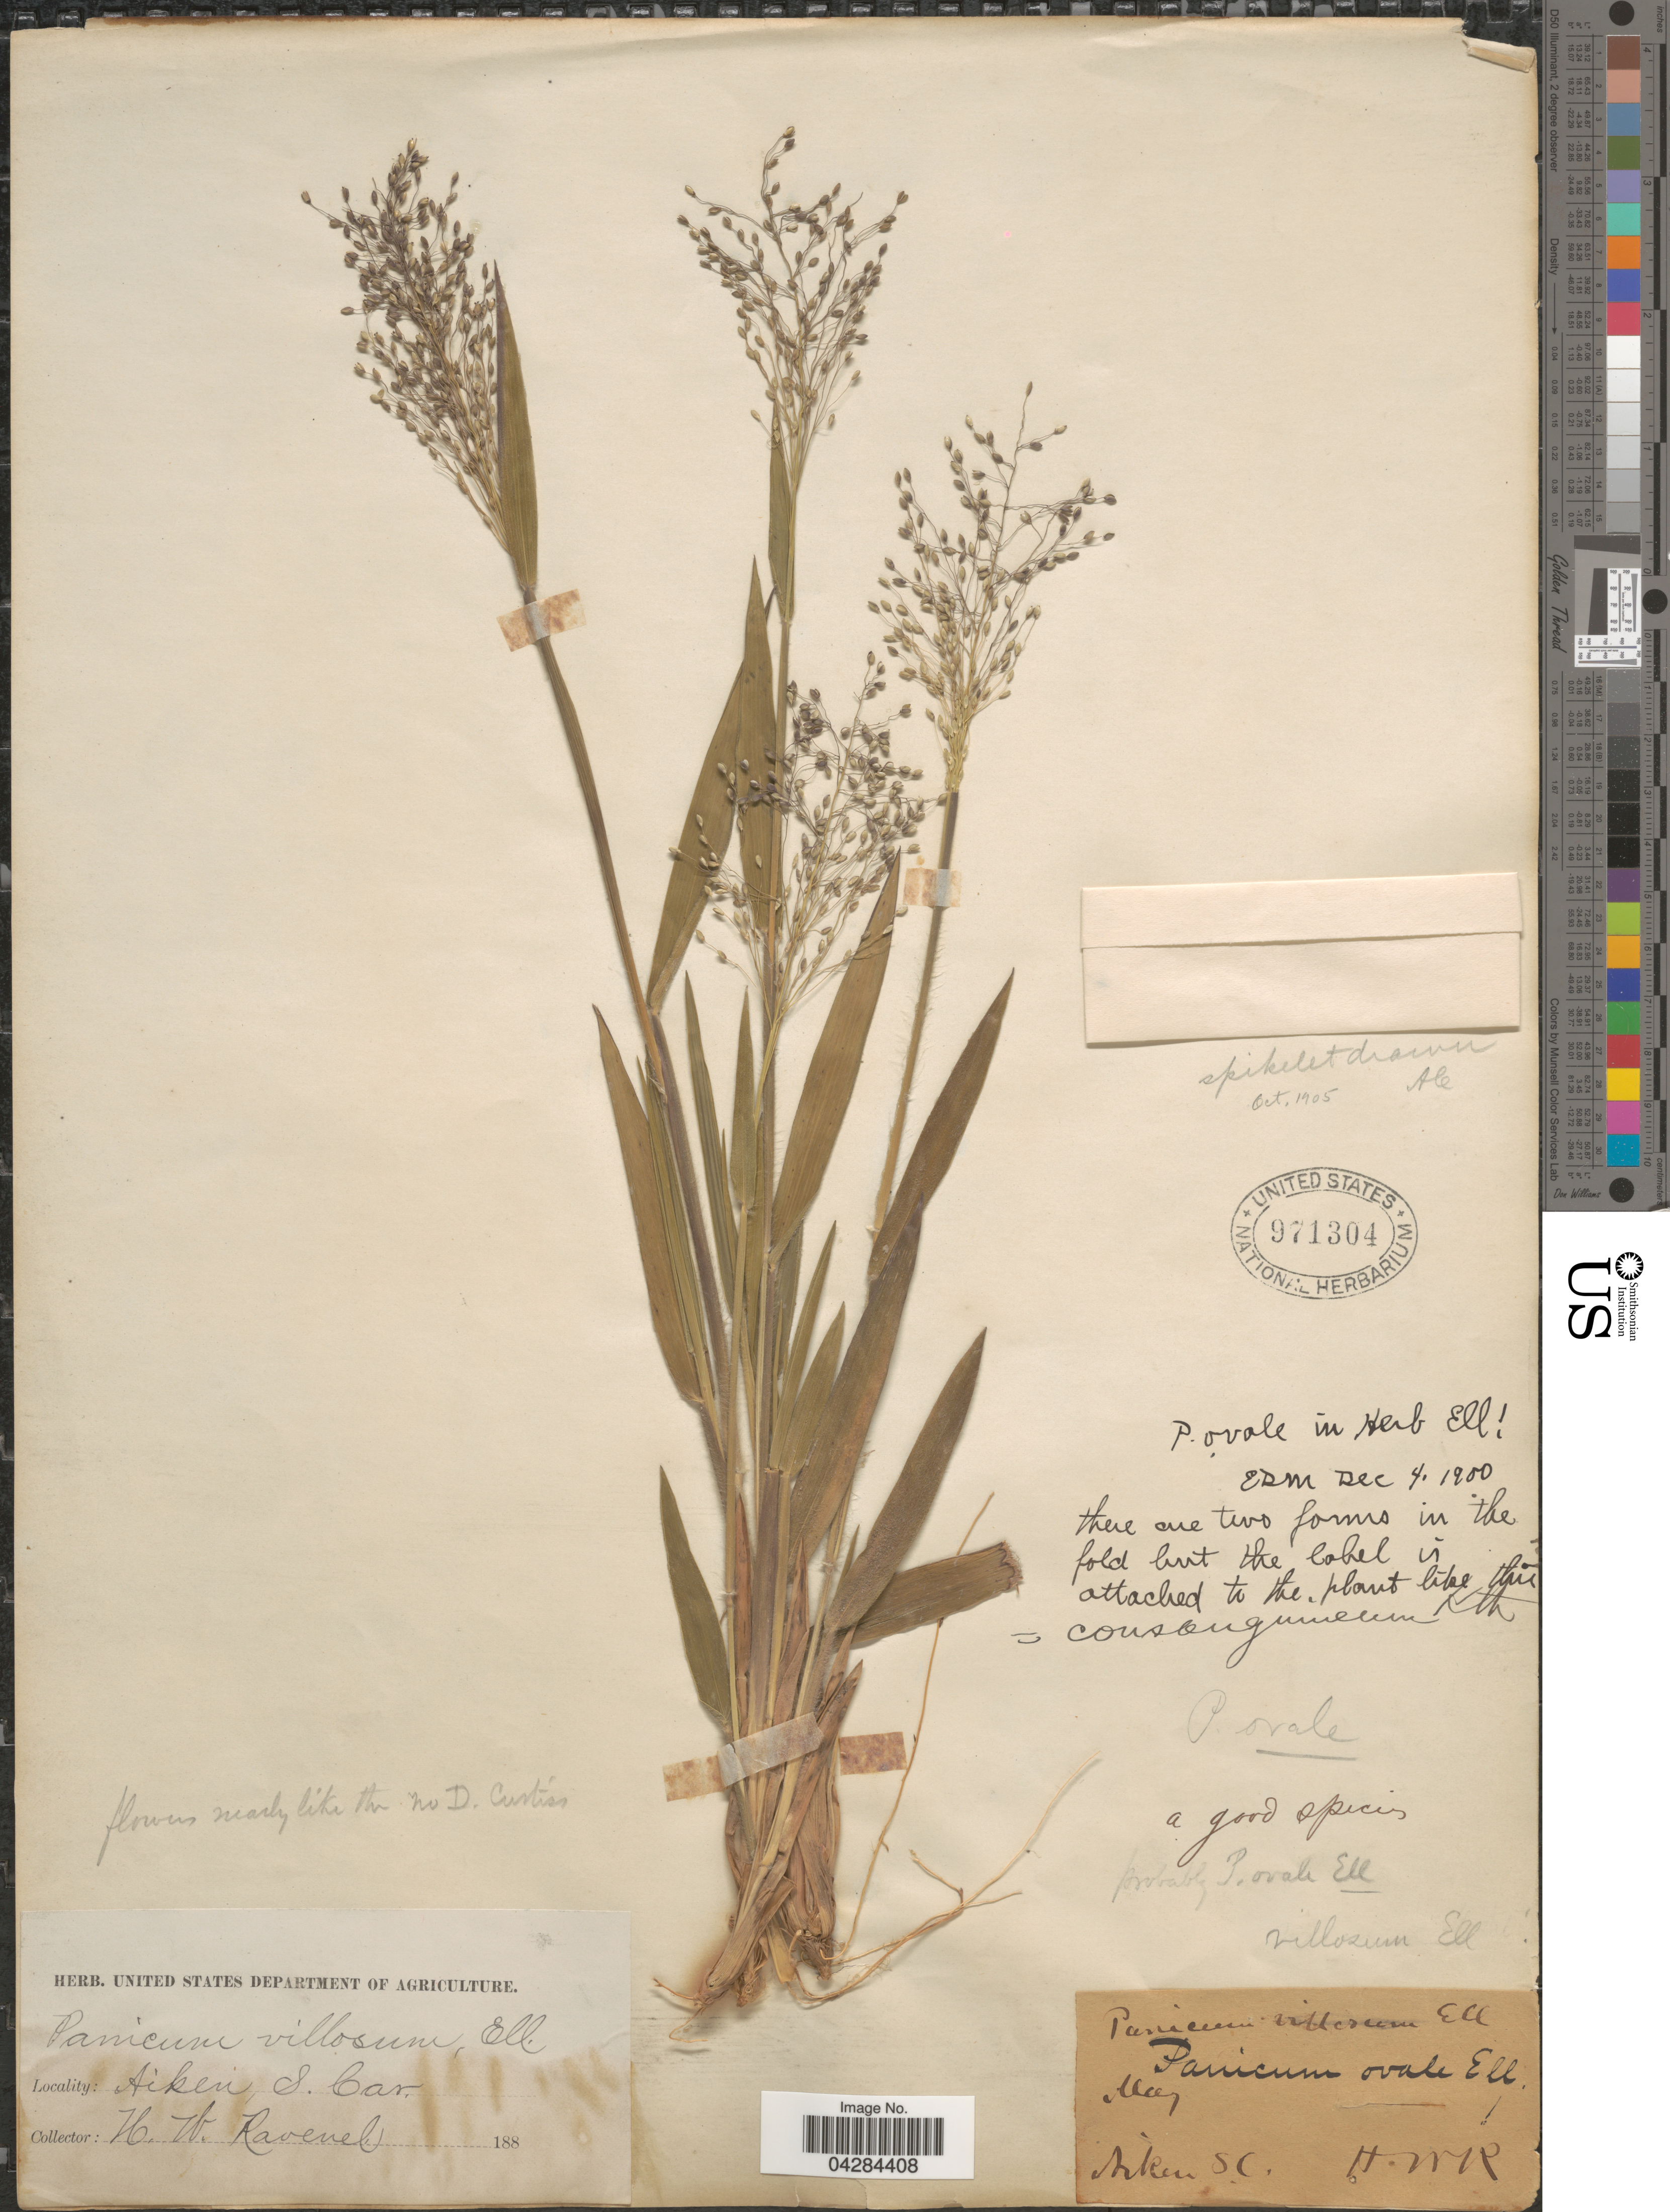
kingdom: Plantae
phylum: Tracheophyta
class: Liliopsida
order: Poales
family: Poaceae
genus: Dichanthelium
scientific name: Dichanthelium ovale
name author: (Elliott) Gould & C.A. Clark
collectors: H. Ravenel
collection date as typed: May 188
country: United States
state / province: South Carolina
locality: Aiken.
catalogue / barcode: US 971304